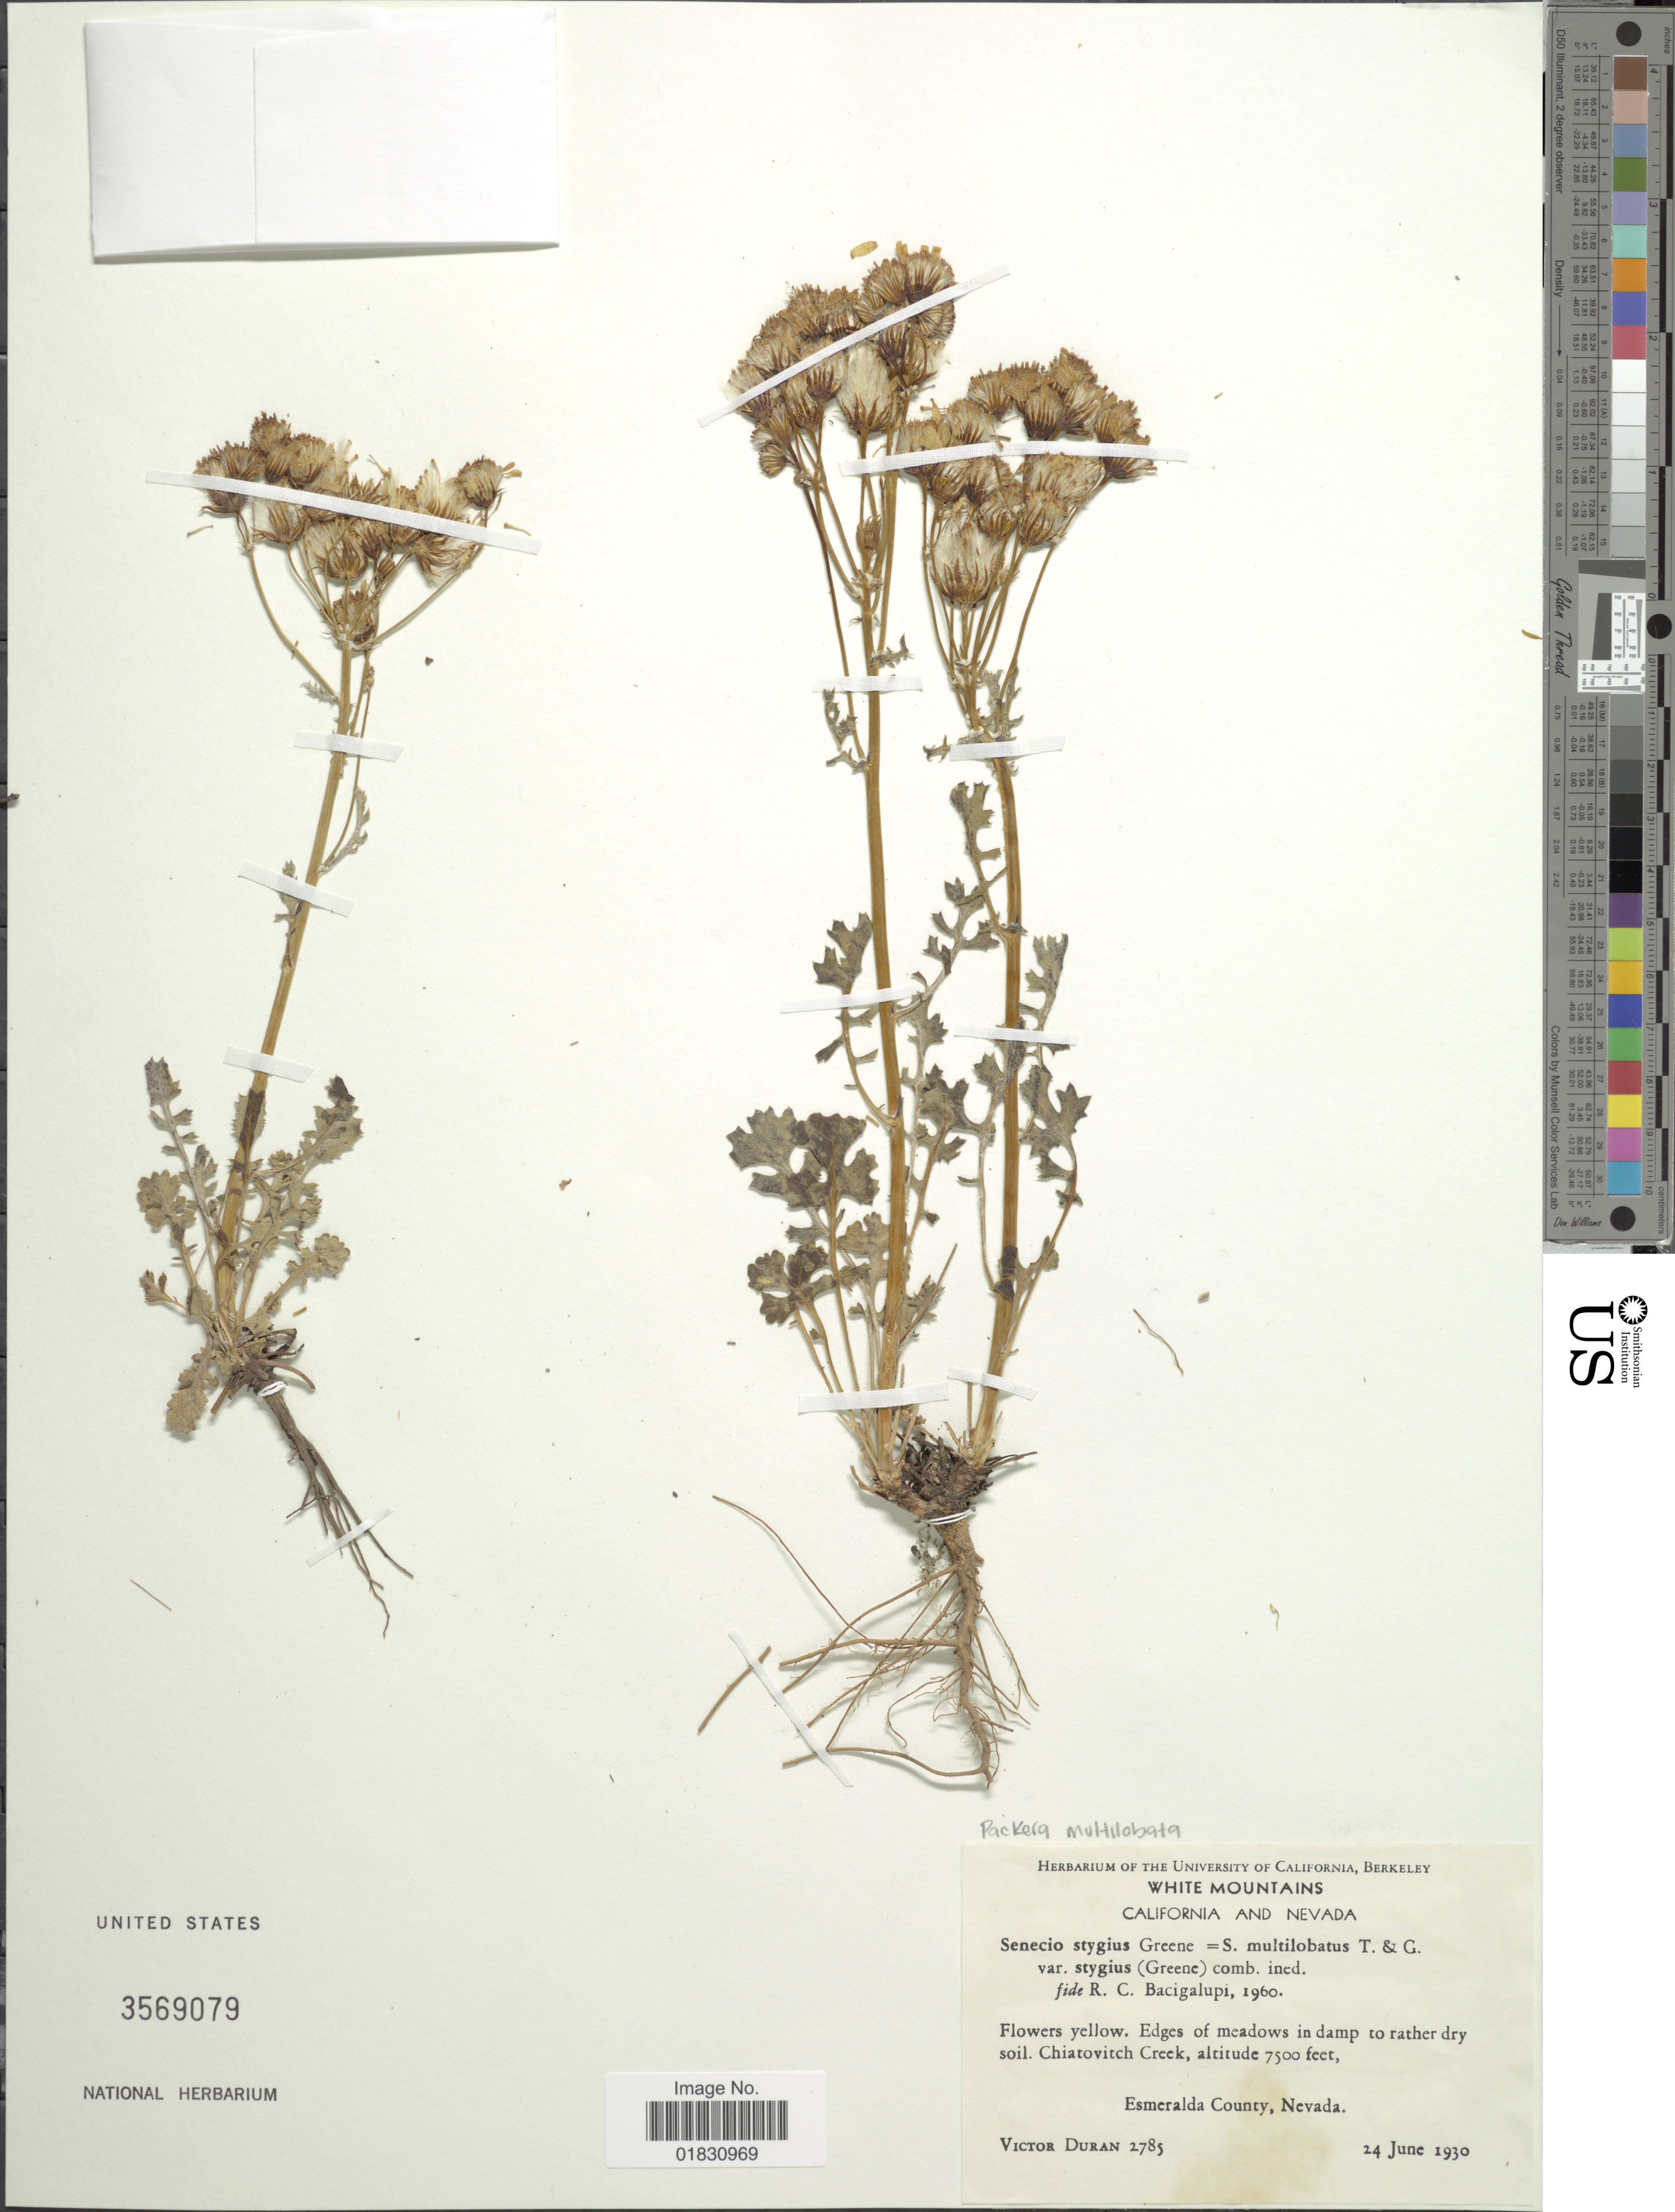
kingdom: Plantae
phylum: Tracheophyta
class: Magnoliopsida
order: Asterales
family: Asteraceae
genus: Packera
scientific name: Packera multilobata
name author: (Torr. & A. Gray) W.A. Weber & Á. Löve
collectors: V. Duran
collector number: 2785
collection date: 1930-06-24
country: United States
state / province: Nevada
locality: White Mountains, Edges of meadows in damp to rather dry soil, Chiatovich Creek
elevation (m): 2286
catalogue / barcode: US 3569079